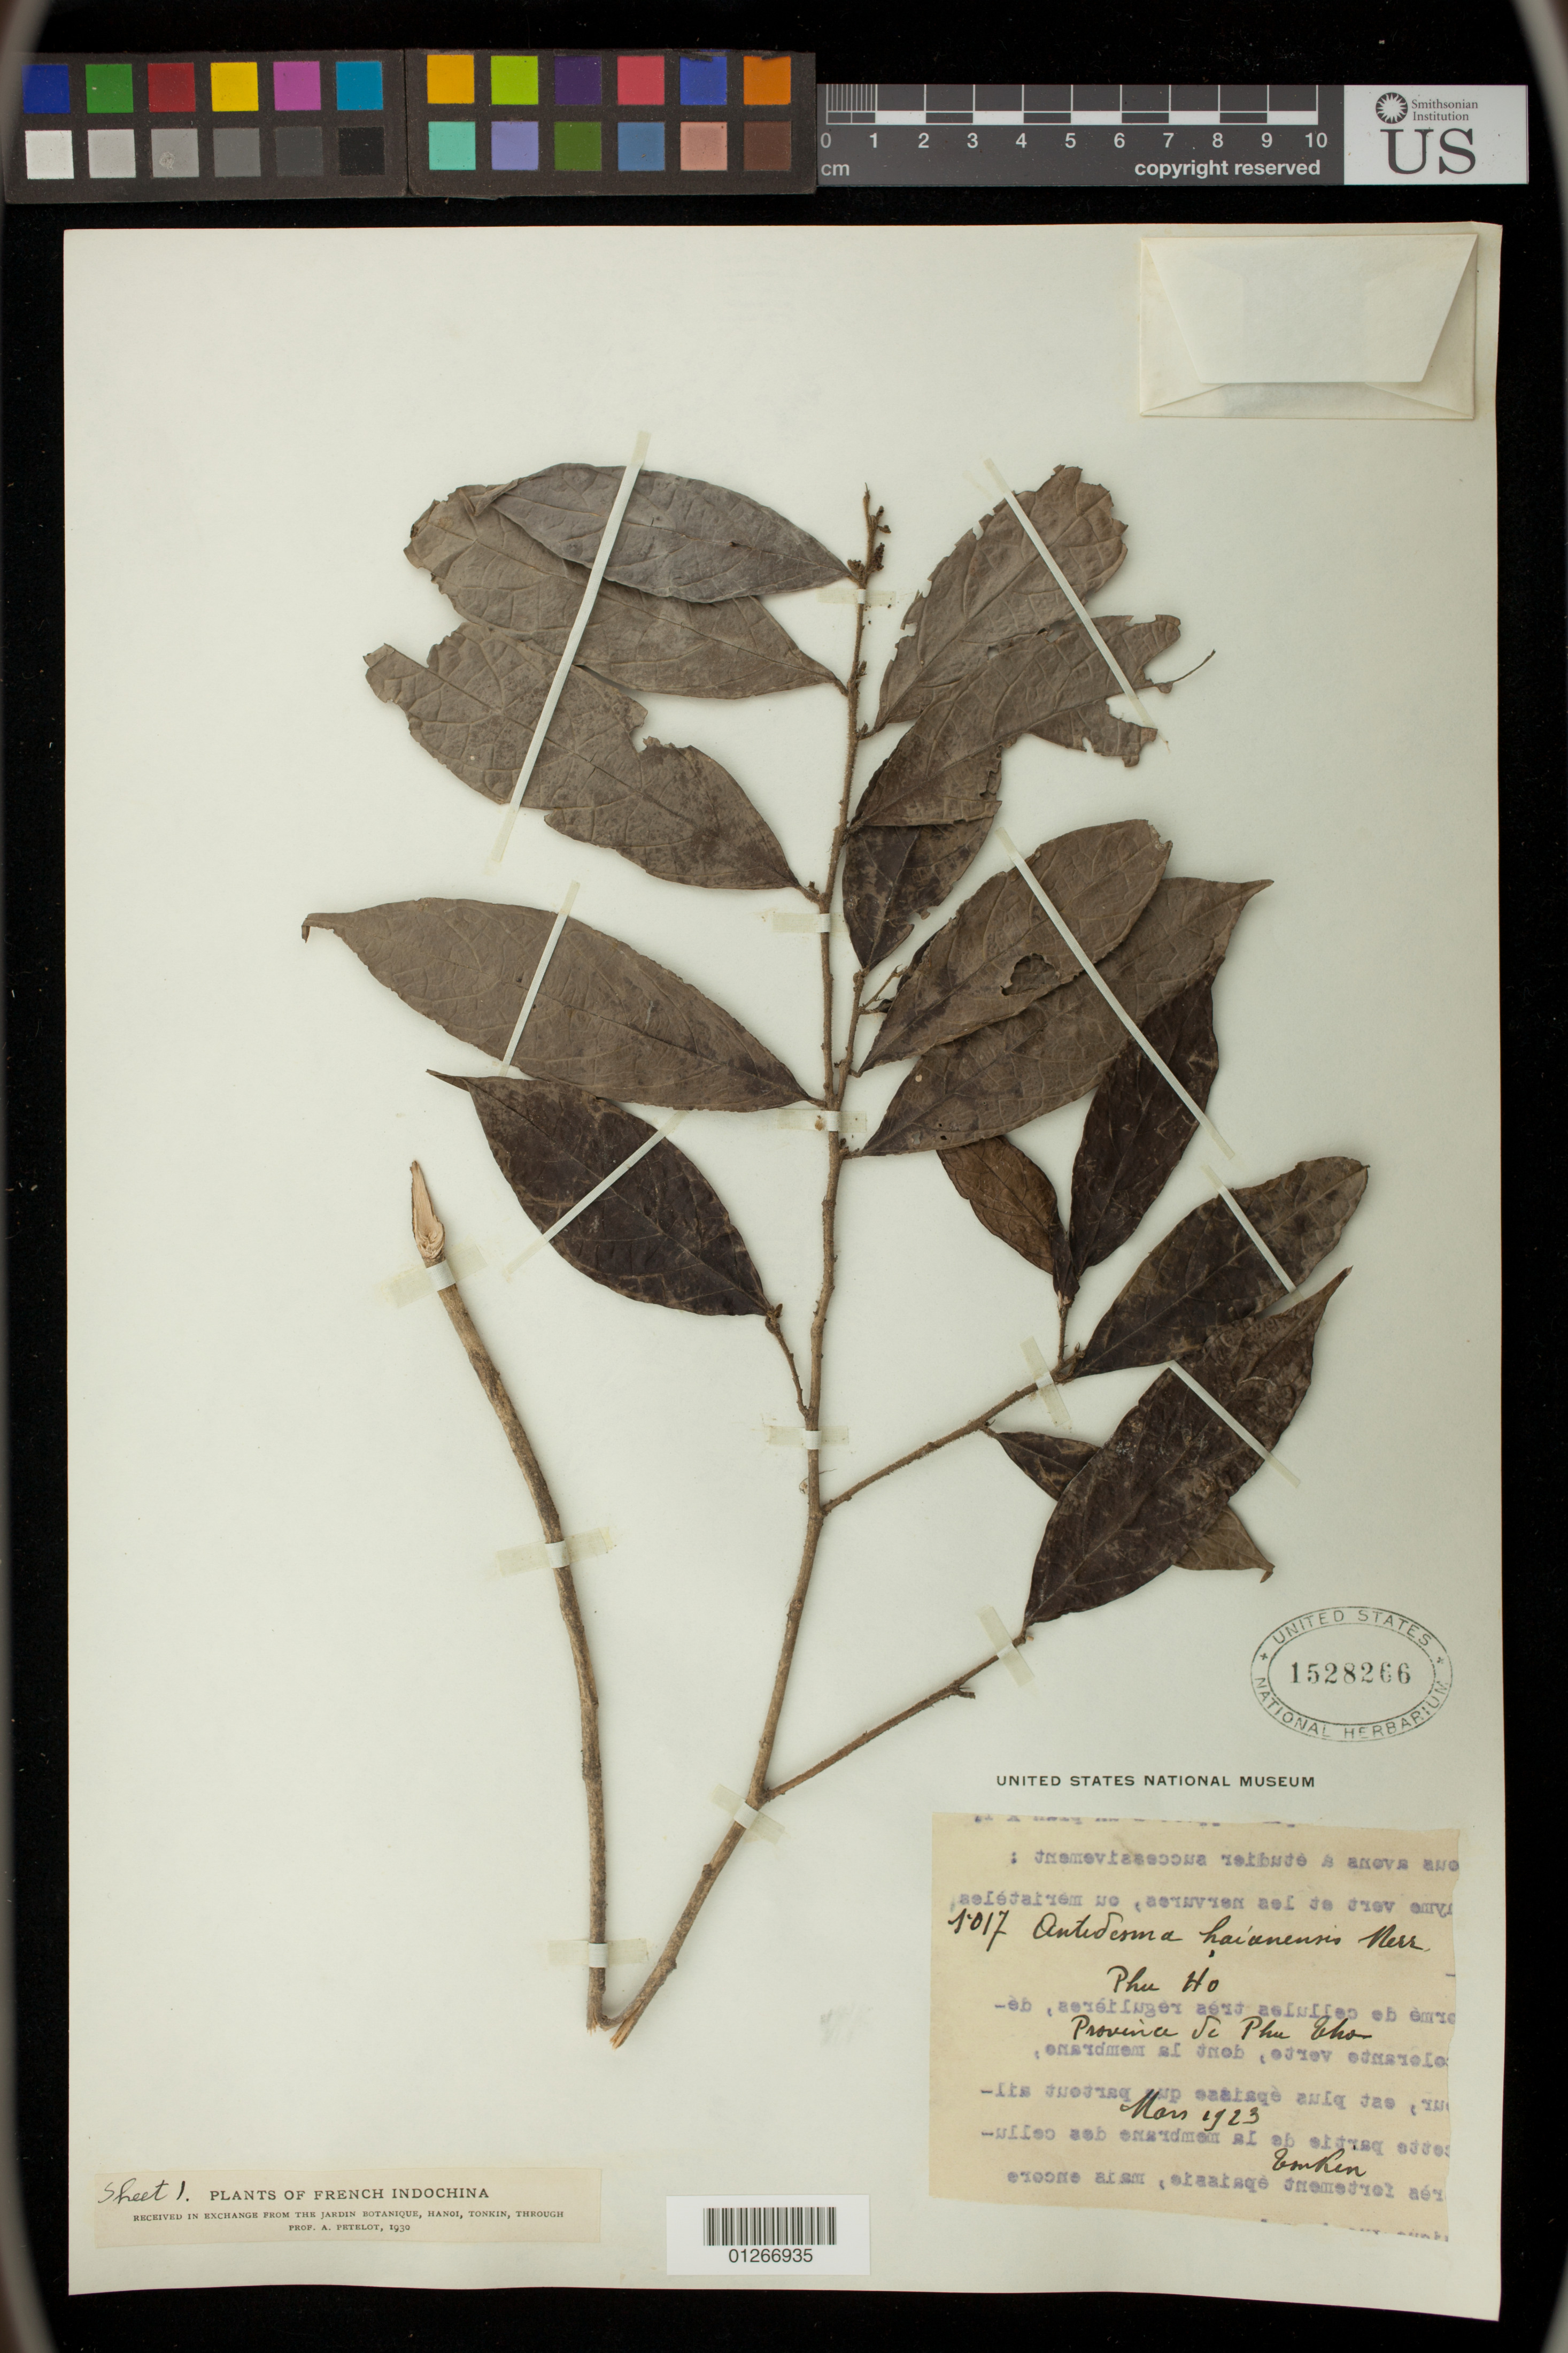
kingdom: Plantae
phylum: Tracheophyta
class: Magnoliopsida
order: Malpighiales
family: Phyllanthaceae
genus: Antidesma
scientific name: Antidesma hainanense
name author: Merr.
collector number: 1017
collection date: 1923-03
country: Vietnam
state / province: Ho Chi Minh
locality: Phu Ho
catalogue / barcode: US 1528266